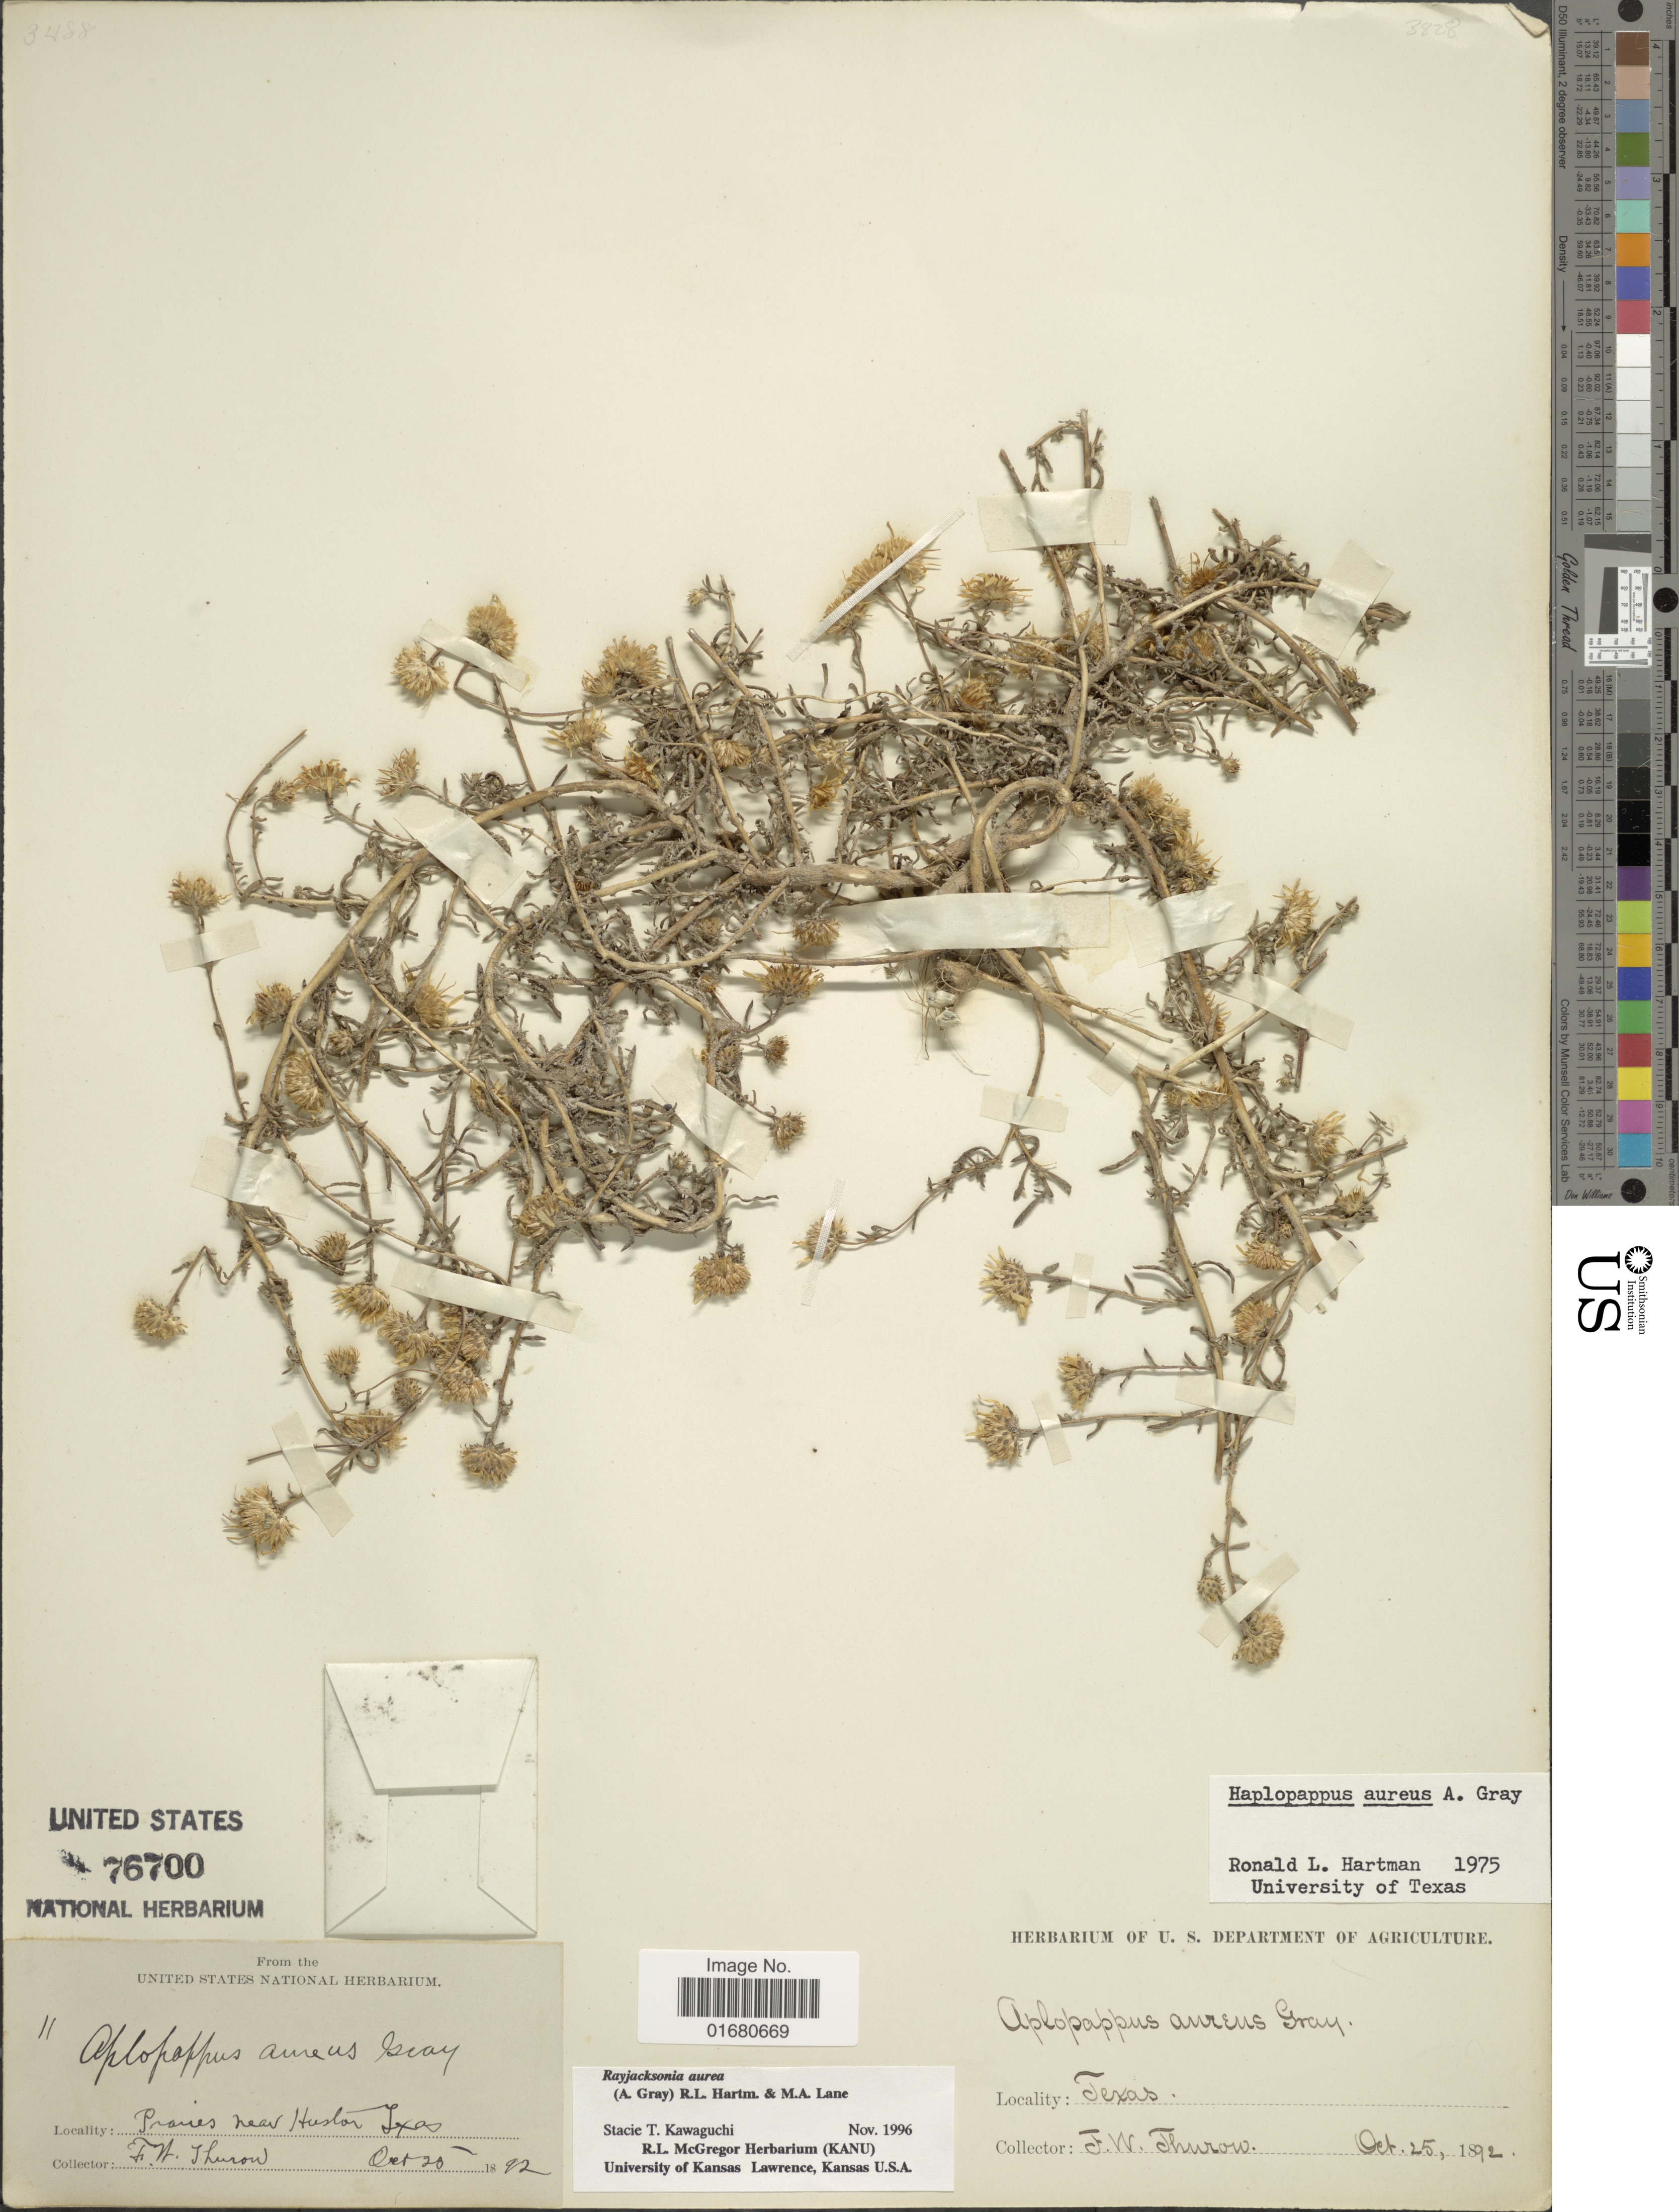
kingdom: Plantae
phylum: Tracheophyta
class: Magnoliopsida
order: Asterales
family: Asteraceae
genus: Rayjacksonia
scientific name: Rayjacksonia annua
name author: (Rydb.) R.L. Hartm. & M.A. Lane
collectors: F. W. Thurow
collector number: II*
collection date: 1892-10-20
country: United States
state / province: Texas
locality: Praires near Houston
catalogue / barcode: US 76700